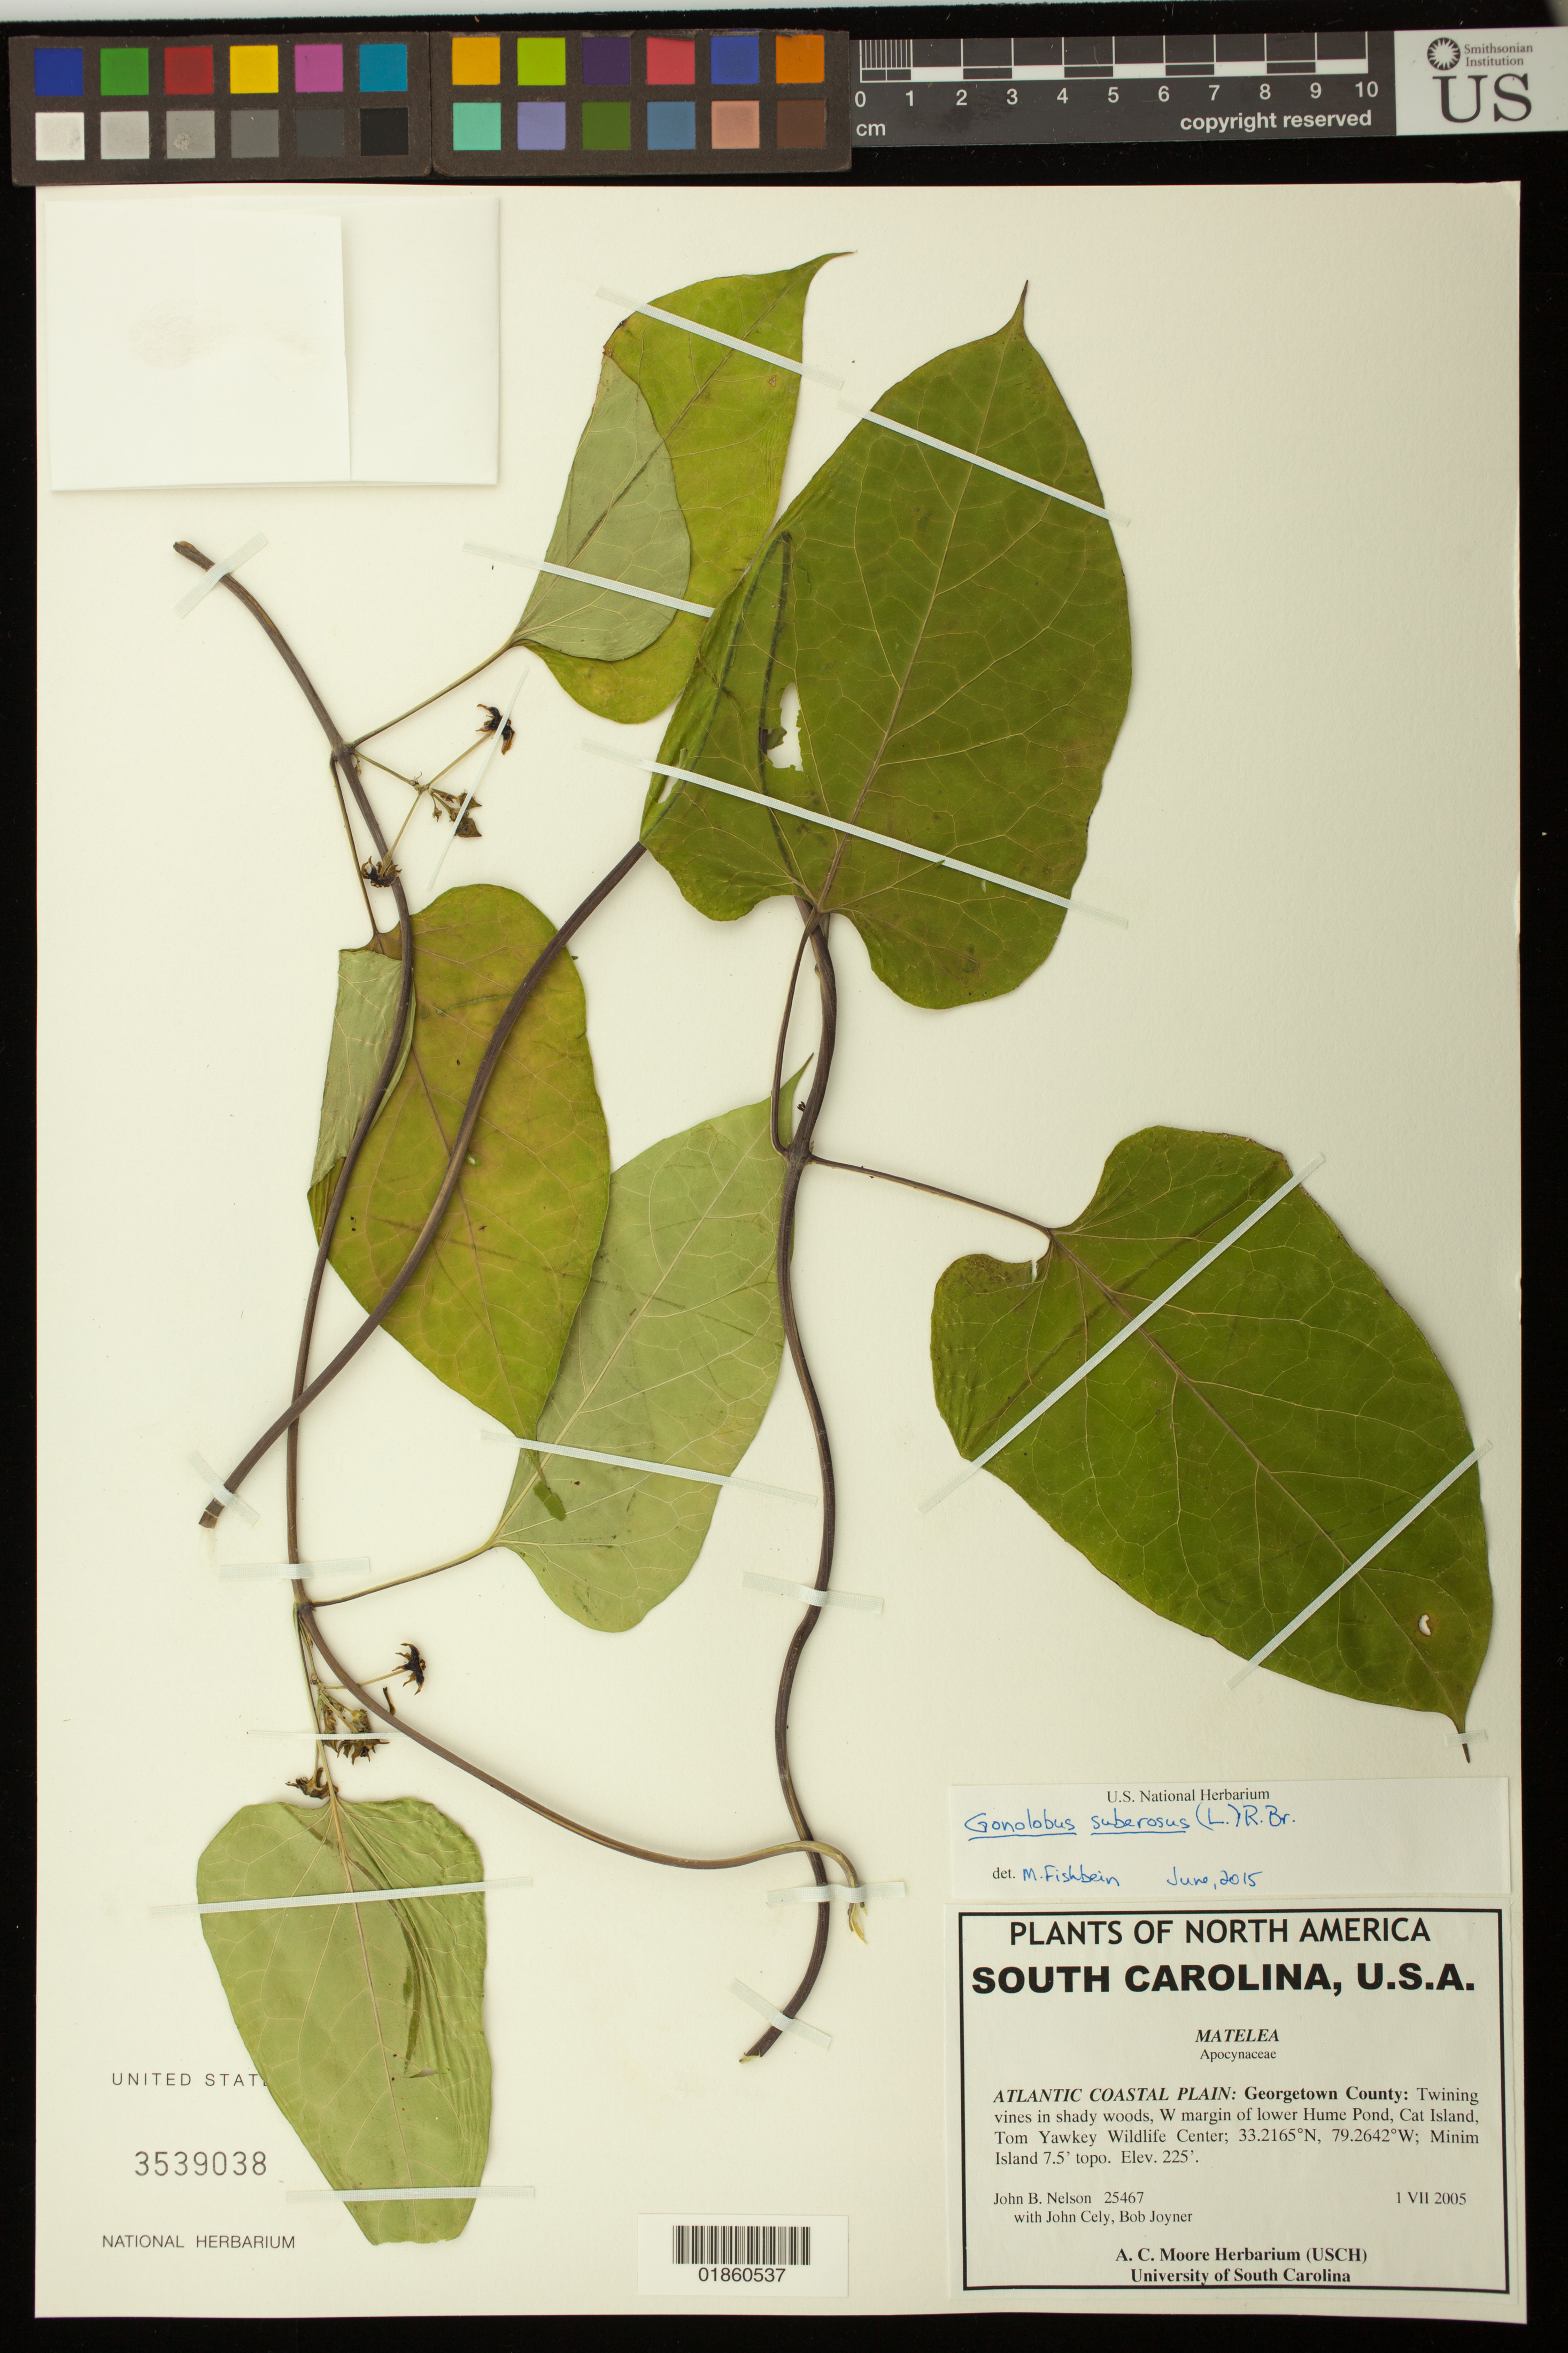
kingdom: Plantae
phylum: Tracheophyta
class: Magnoliopsida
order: Gentianales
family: Apocynaceae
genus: Gonolobus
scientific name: Gonolobus suberosus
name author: (L.) R. Br.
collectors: J. Nelson, J. Cely & R. L. Joyner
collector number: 25467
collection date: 2005-07-01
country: United States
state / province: South Carolina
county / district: Georgetown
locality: Atlantic Coastal Plain: W margin of lower Hume Pond, Cat Island, Tom Yawkey Wildlife Center, Minim Island 7.5' topo.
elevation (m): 69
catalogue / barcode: US 3539038